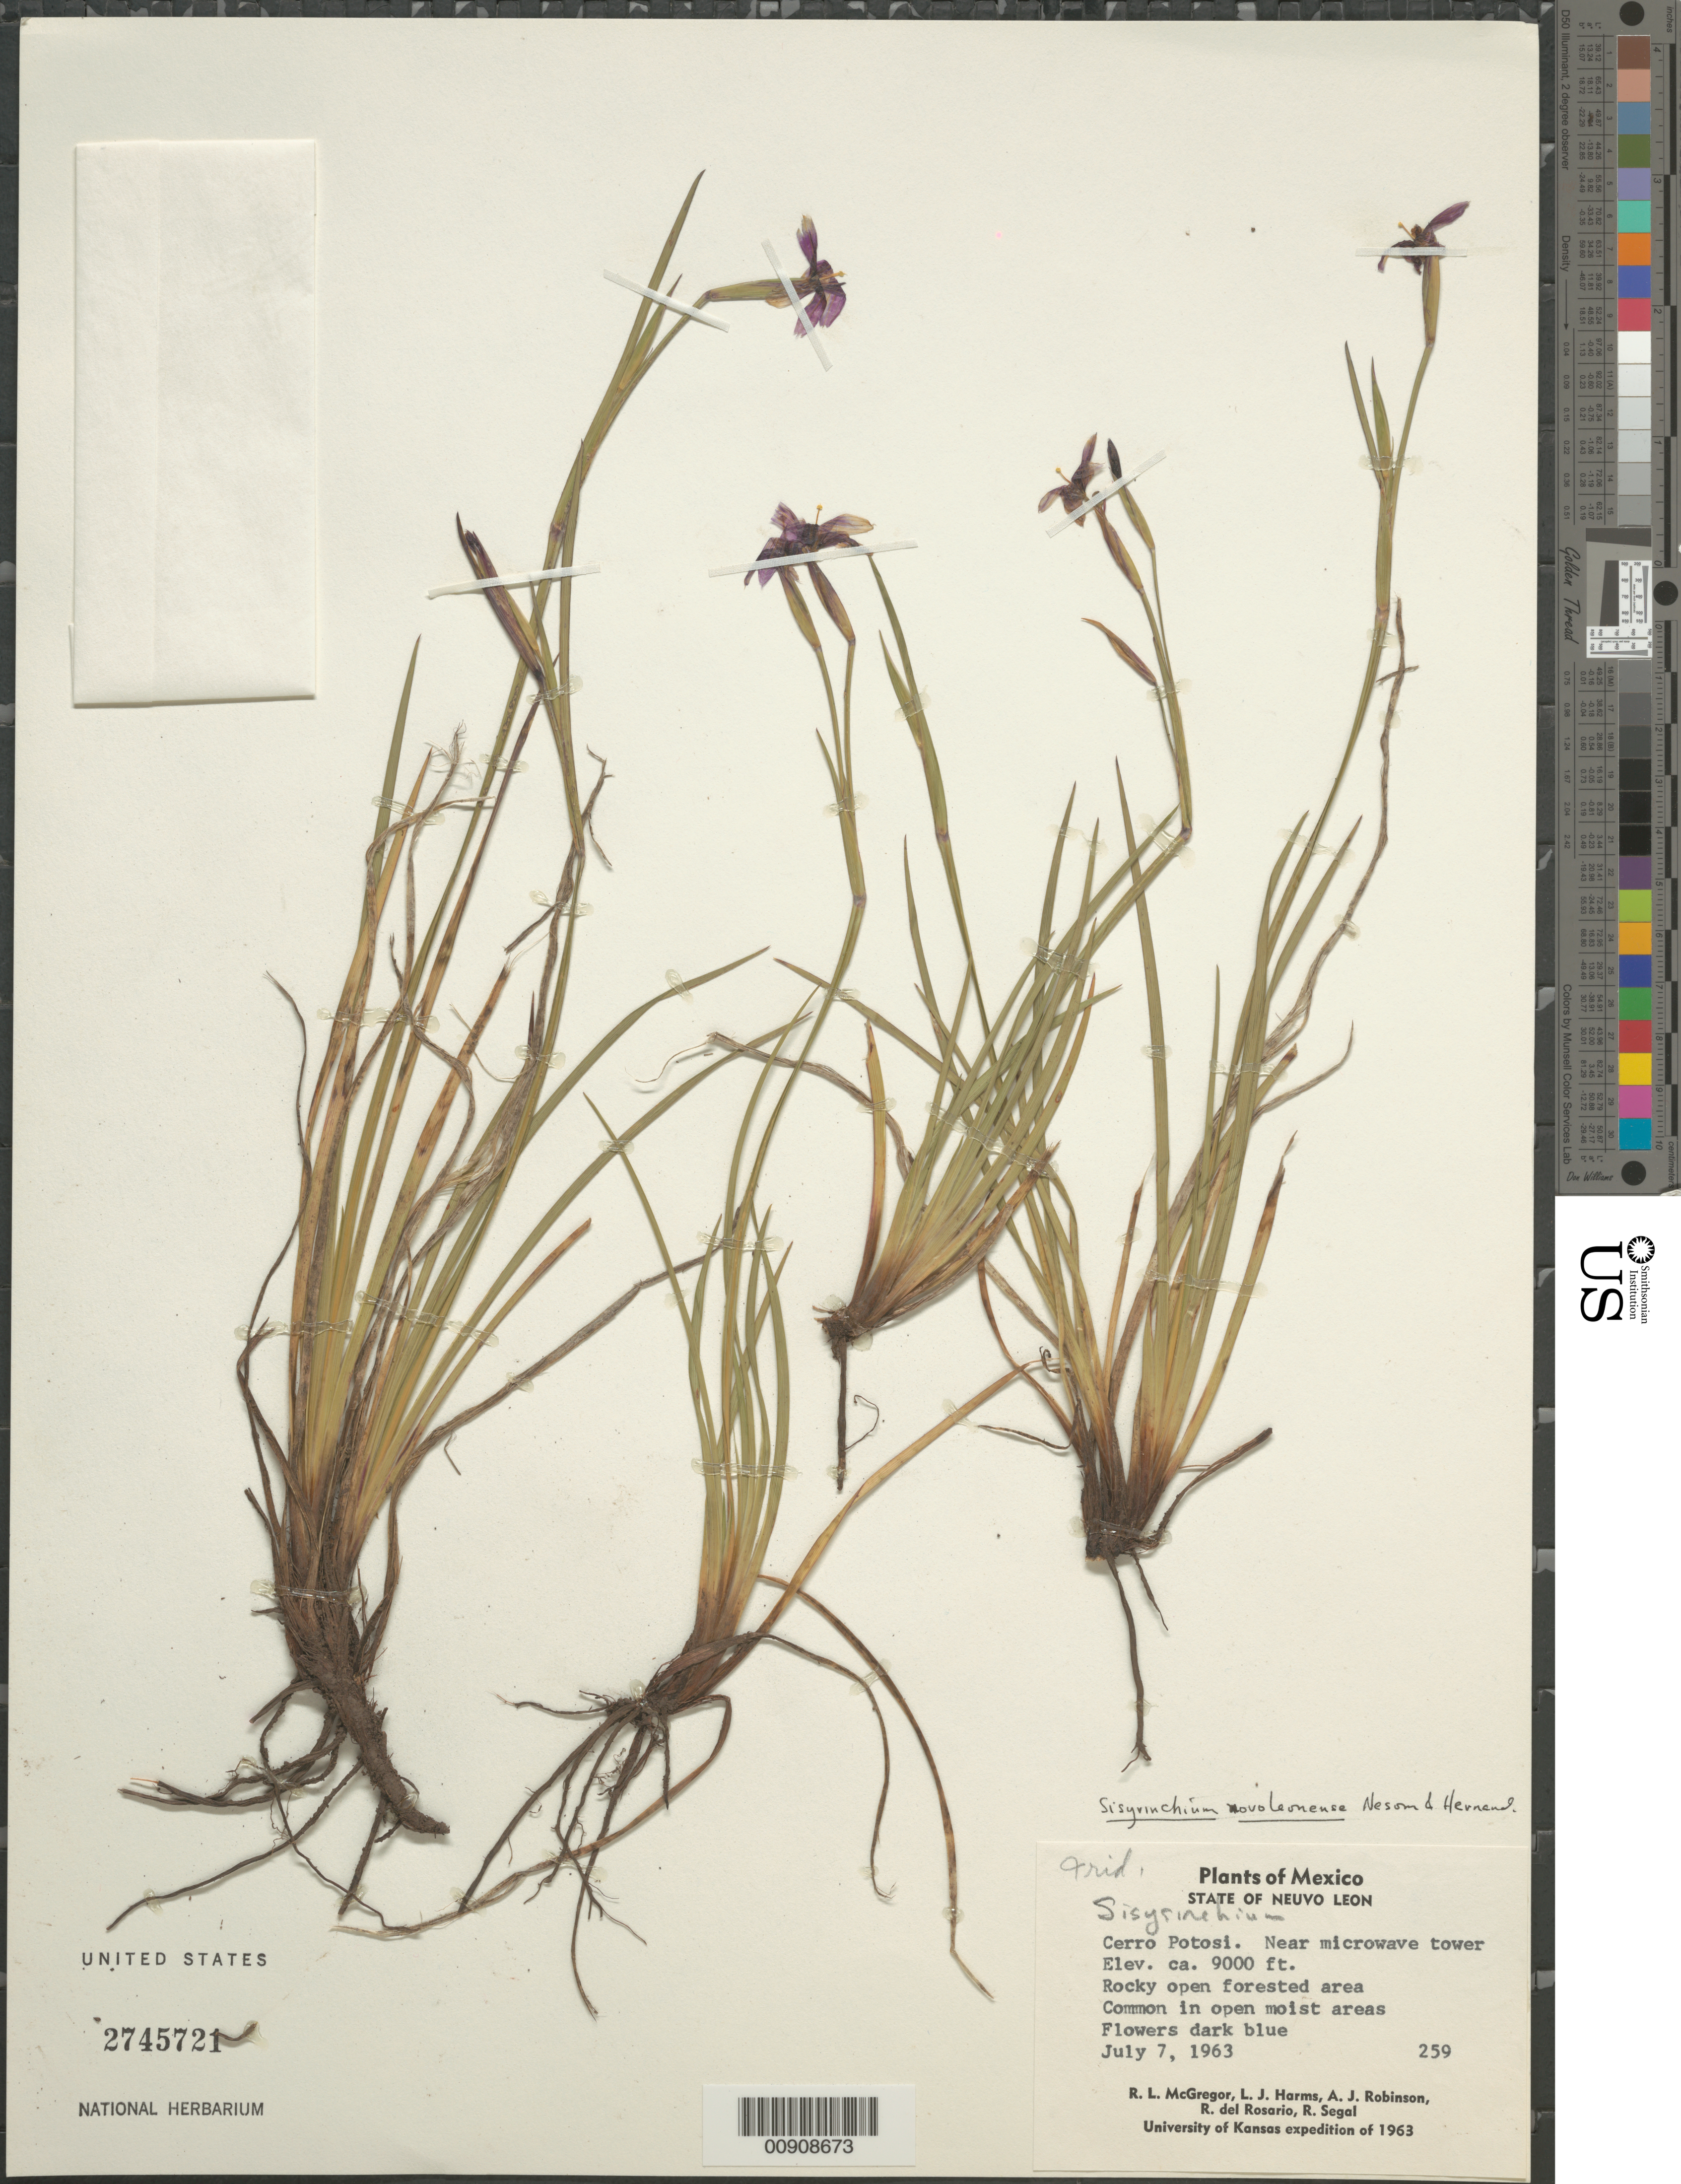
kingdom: Plantae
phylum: Tracheophyta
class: Liliopsida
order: Asparagales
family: Iridaceae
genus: Sisyrinchium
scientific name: Sisyrinchium novoleonense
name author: G.L. Nesom & L. Hern.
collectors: R. McGregor, L. Harms, A. J. Robinson, R. del Rosario & R. Segal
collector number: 259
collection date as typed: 07 Jul 1963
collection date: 1963-07-07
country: Mexico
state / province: Nuevo León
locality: Cerro Potosi. Near microwave tower.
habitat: Rocky open forested area. Common in open moist areas.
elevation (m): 2743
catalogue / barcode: US 2745721